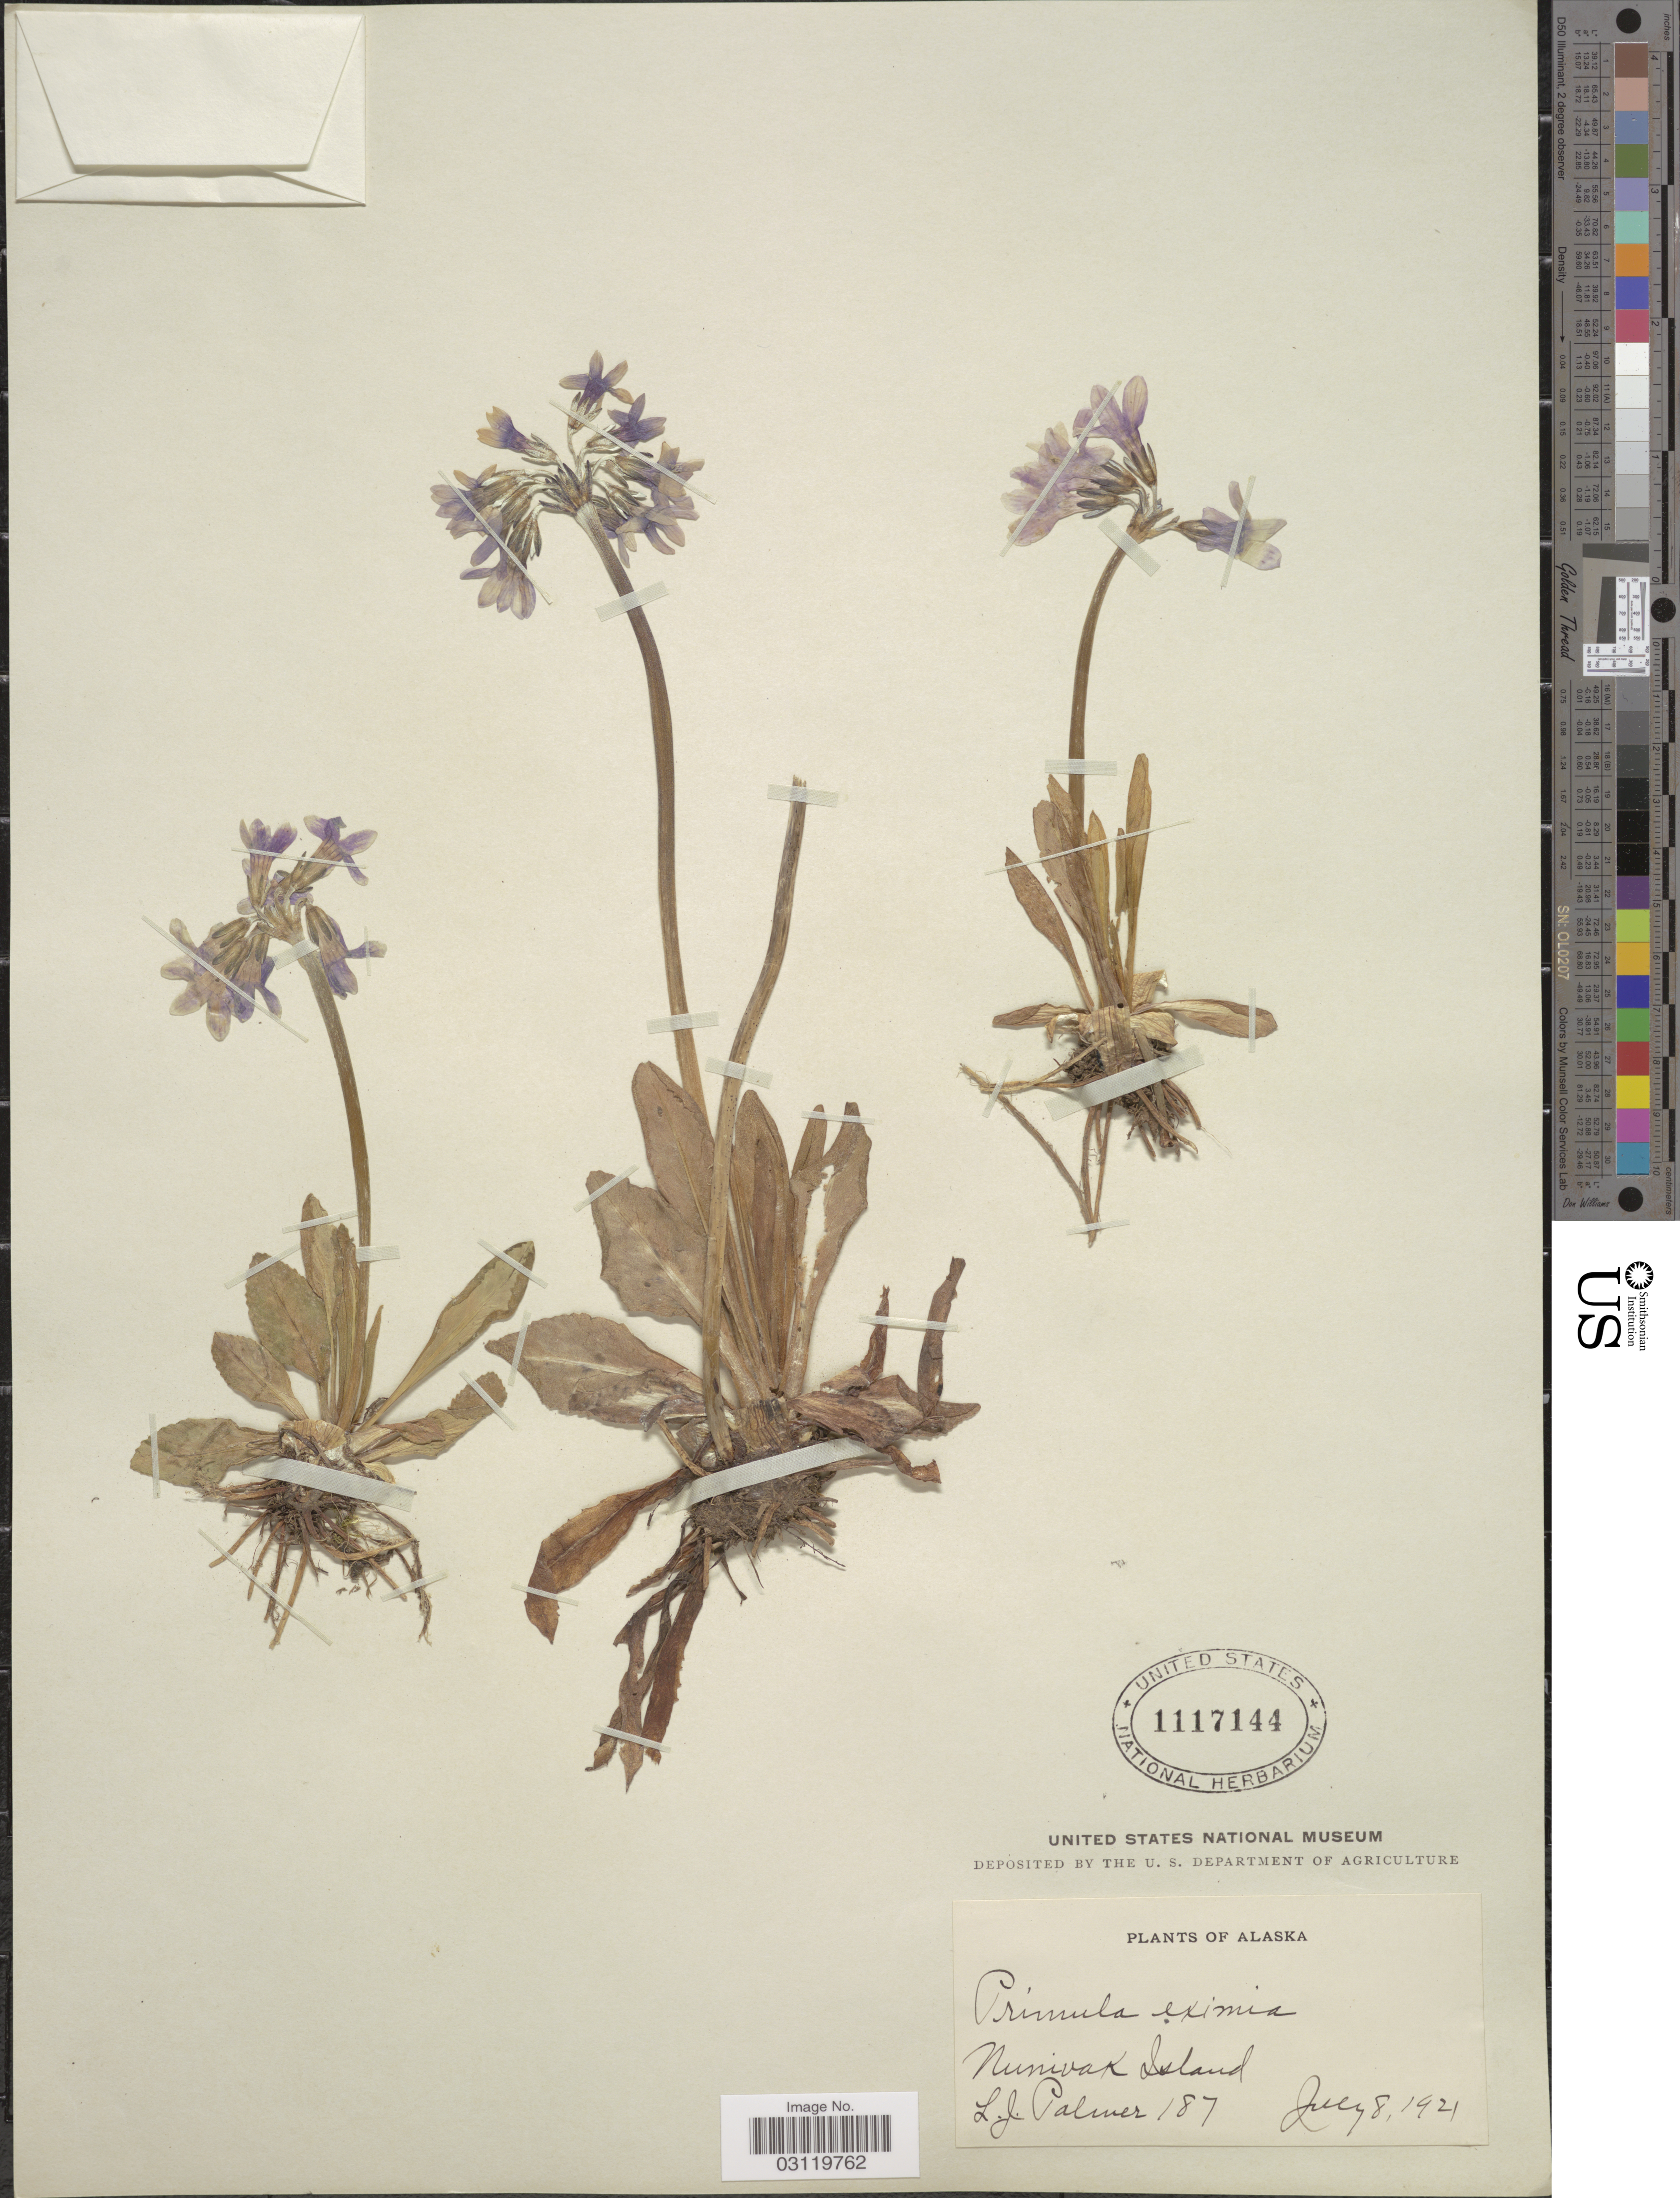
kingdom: Plantae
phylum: Tracheophyta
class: Magnoliopsida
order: Ericales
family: Primulaceae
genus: Primula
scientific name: Primula tschuktschorum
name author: Kjellm.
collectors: L. J. Palmer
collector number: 187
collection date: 1921-07-08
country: United States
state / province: Alaska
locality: Nunivak Island.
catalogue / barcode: US 1117144